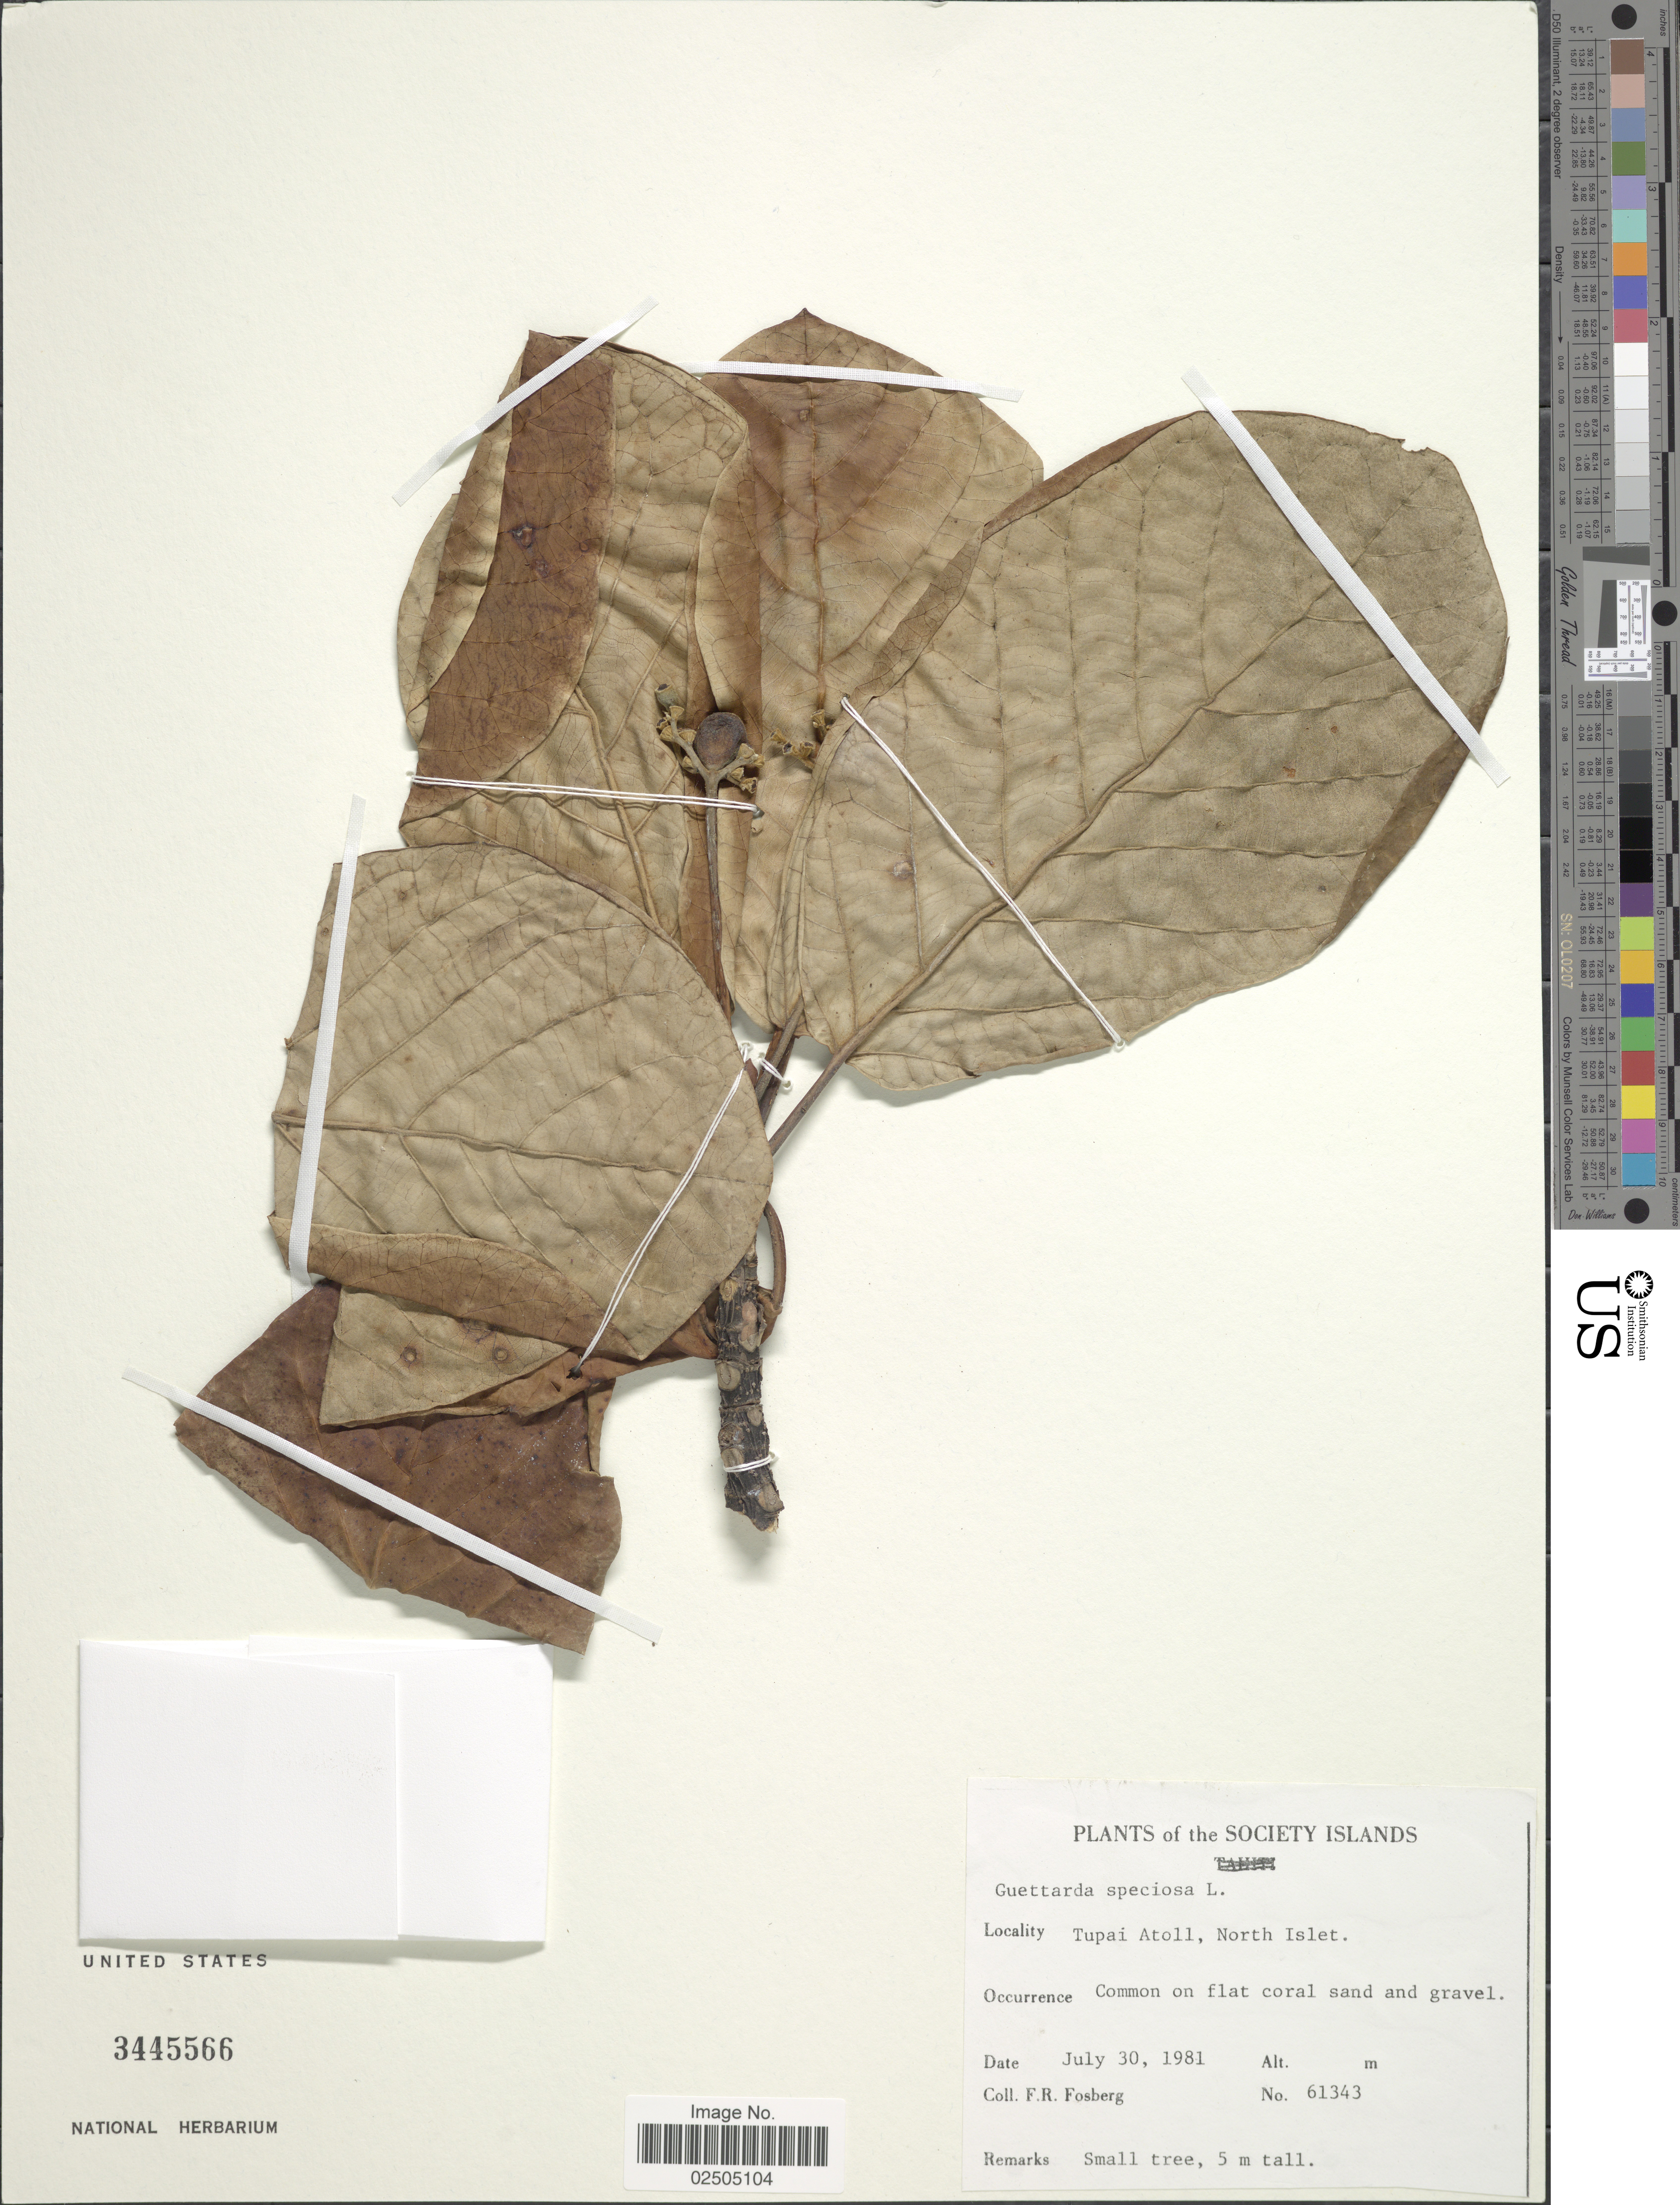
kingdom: Plantae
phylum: Tracheophyta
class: Magnoliopsida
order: Gentianales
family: Rubiaceae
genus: Guettarda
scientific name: Guettarda speciosa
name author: L.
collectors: F. R. Fosberg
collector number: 61343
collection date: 1981-07-30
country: French Polynesia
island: Tupai Atoll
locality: The Society Islands, Tupai Atoll, North Islet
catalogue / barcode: US 3445566